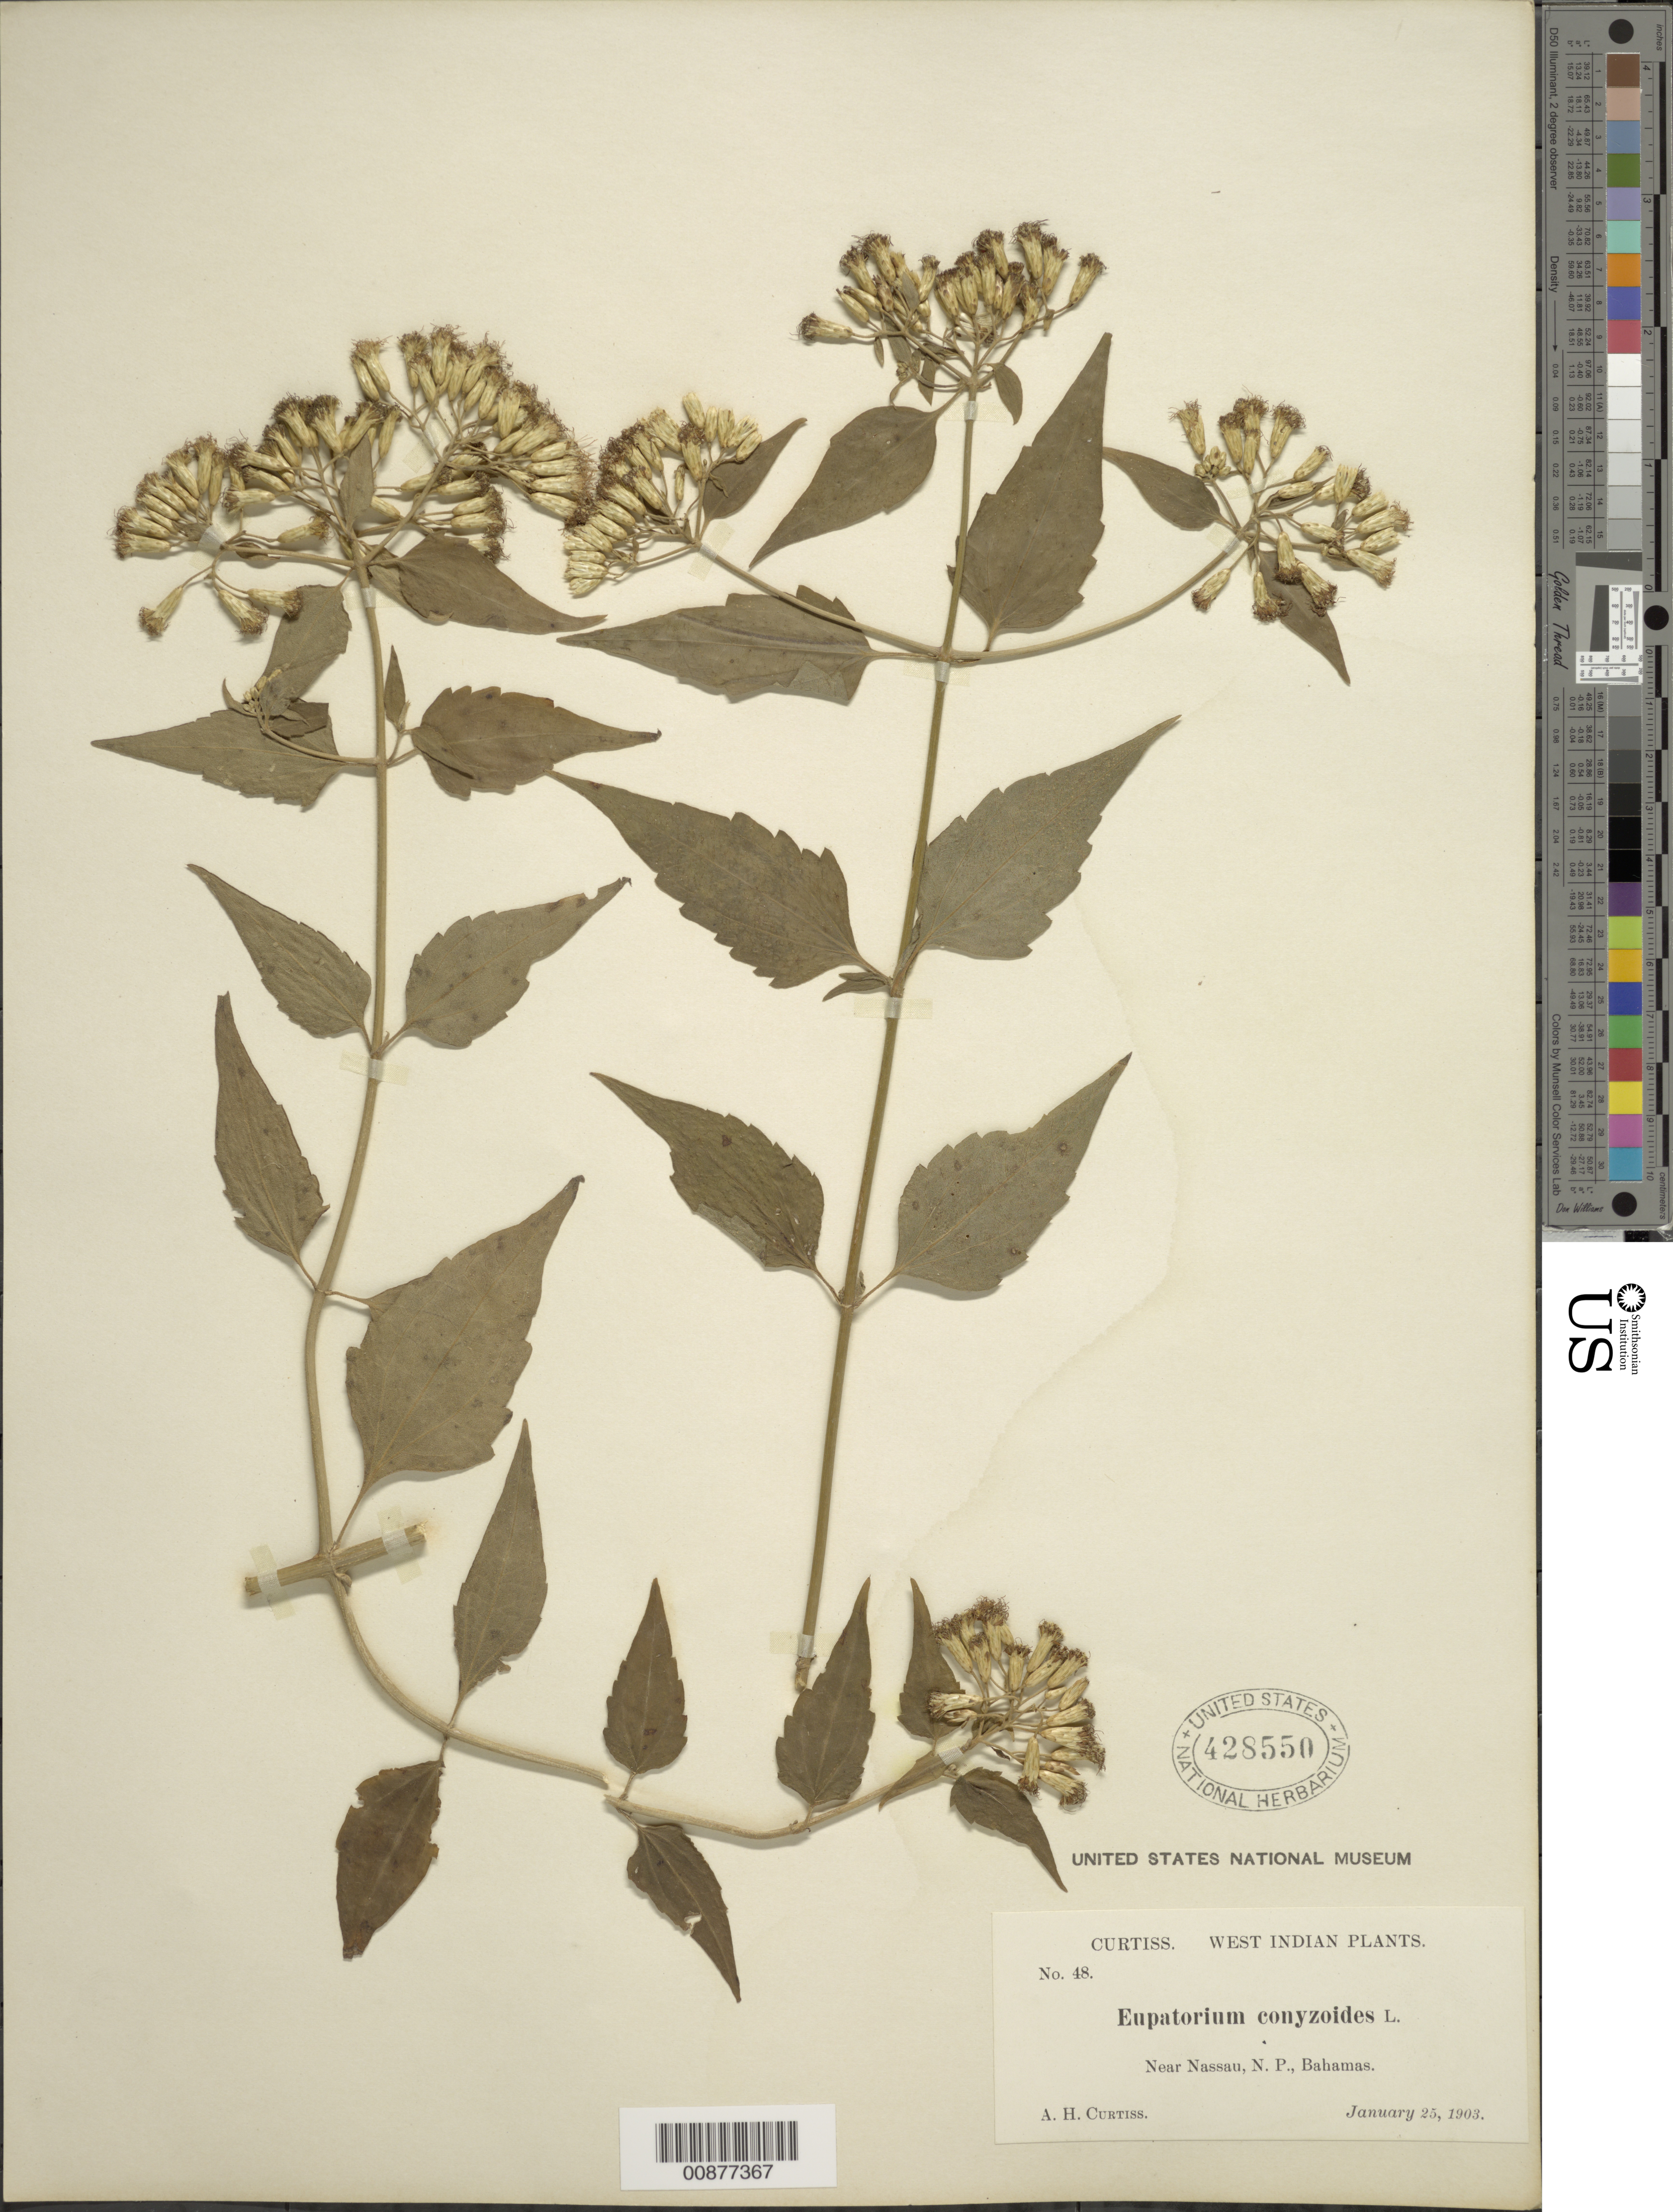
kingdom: Plantae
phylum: Tracheophyta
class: Magnoliopsida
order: Asterales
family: Asteraceae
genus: Chromolaena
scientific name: Chromolaena odorata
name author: (L.) R.M. King & H. Rob.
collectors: A. H. Curtiss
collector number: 48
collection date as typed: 25 Jan 1903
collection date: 1903-01-25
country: Bahamas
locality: Near Nassau, N. P.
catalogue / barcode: US 428550